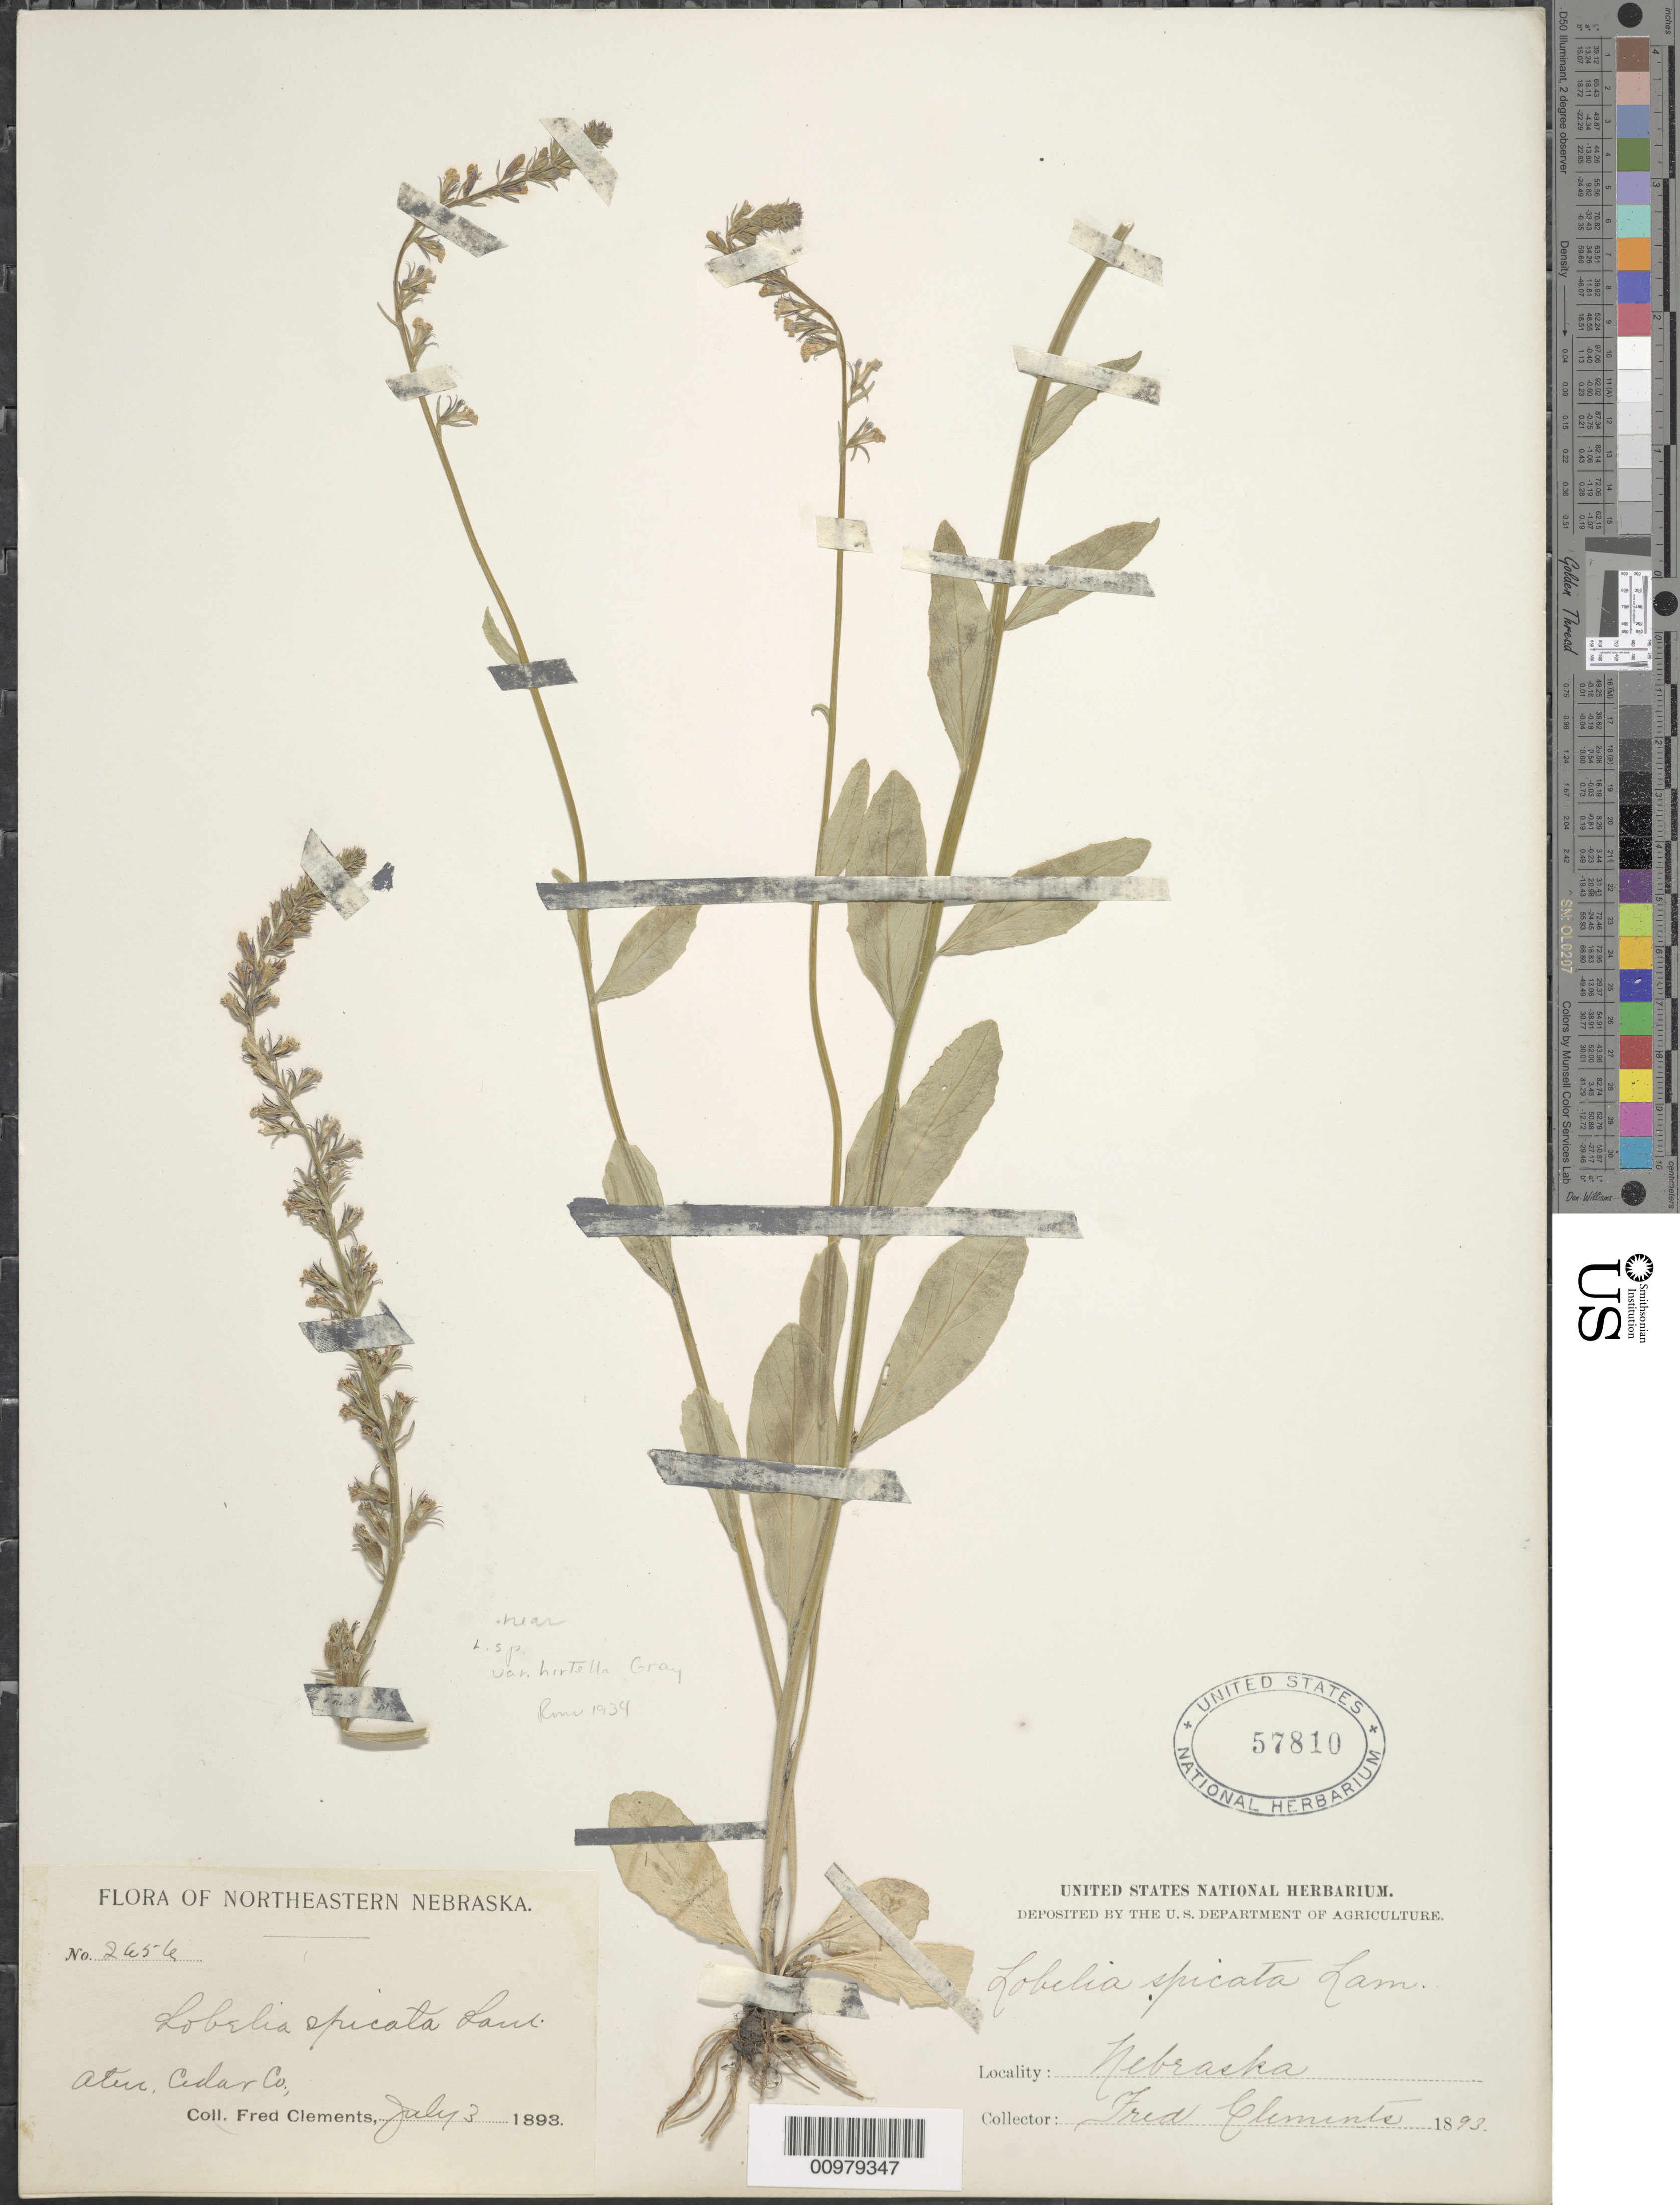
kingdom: Plantae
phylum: Tracheophyta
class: Magnoliopsida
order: Asterales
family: Campanulaceae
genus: Lobelia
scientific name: Lobelia spicata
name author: Lam.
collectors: F. Clements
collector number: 2656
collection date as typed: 3 Jul 1893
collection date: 1893-07-03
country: United States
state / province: Nebraska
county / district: Cedar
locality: Aterr (sp.?)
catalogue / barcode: US 57810